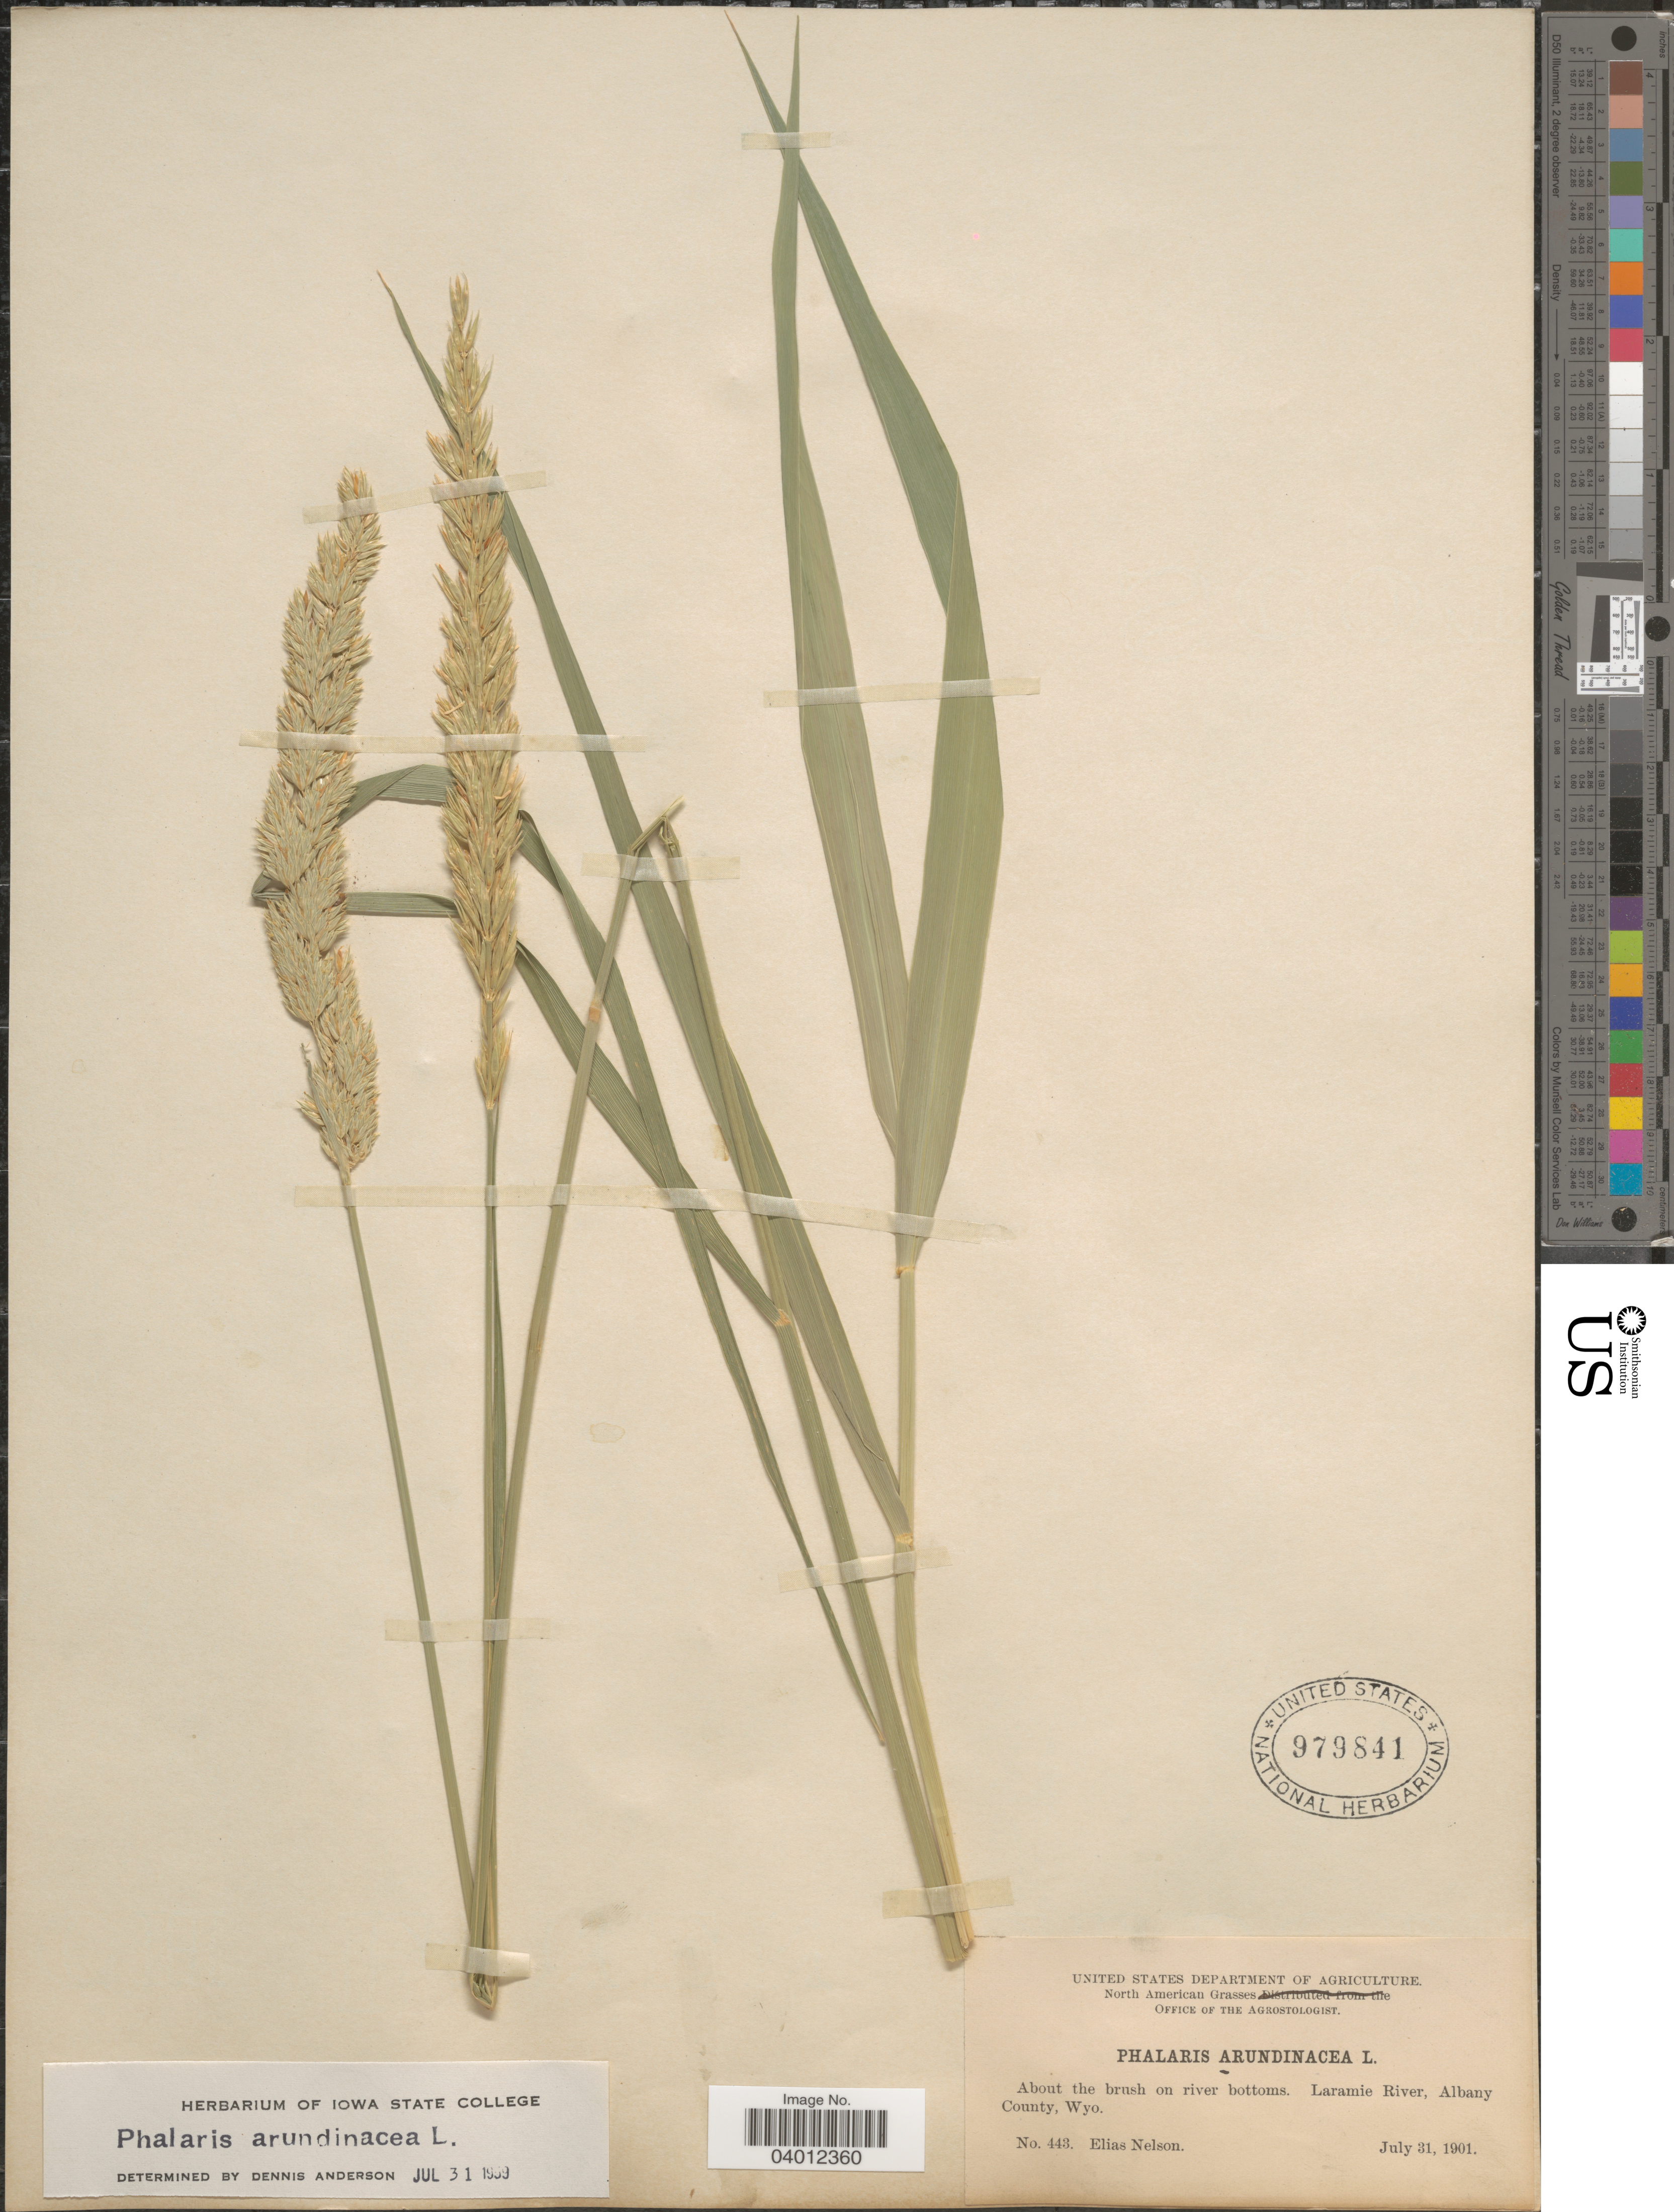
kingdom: Plantae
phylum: Tracheophyta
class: Liliopsida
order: Poales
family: Poaceae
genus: Phalaris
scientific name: Phalaris arundinacea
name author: L.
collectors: E. Nelson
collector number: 443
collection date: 1901-07-31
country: United States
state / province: Wyoming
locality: Laramie River, Albany County.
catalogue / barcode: US 979841